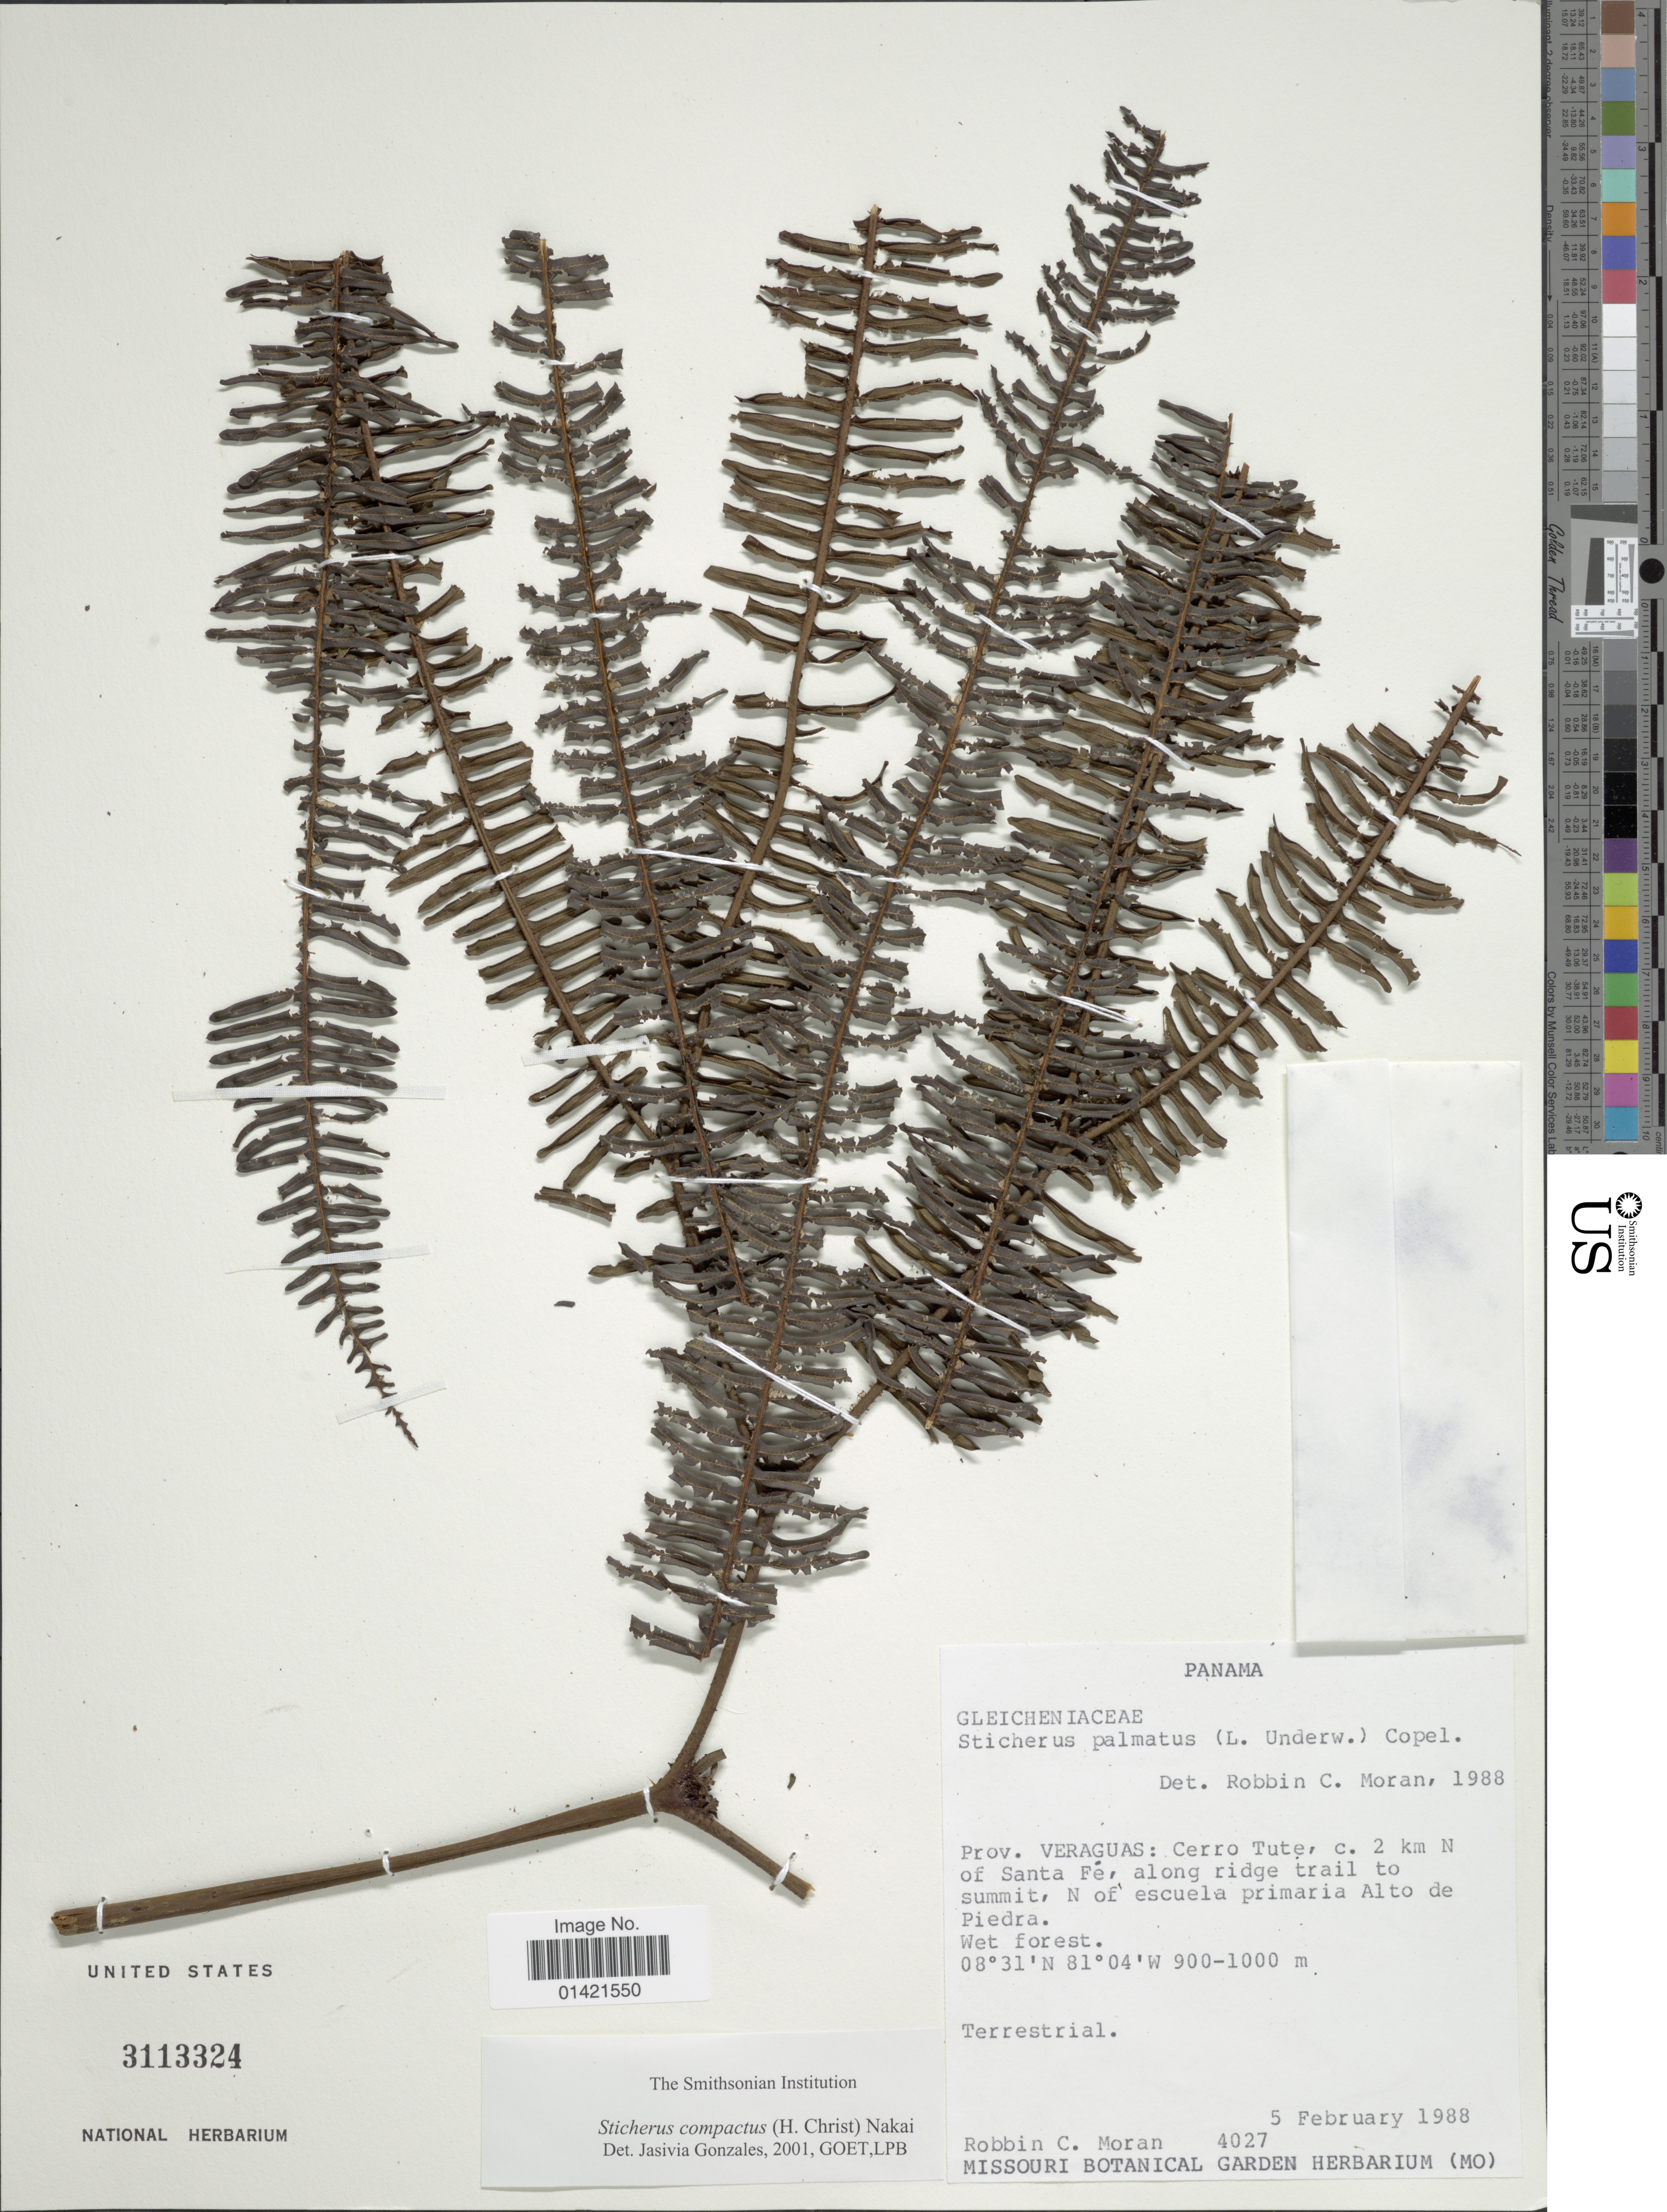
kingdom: Plantae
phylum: Tracheophyta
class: Polypodiopsida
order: Gleicheniales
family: Gleicheniaceae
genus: Sticherus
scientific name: Sticherus compactus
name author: (Christ) Nakai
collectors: R. C. Moran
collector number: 4027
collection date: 1988-02-05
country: Panama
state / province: Veraguas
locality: Cerro Tute, c. 2 km N of Santa Fe, along ridge trail to summit, N of escuela primaria Alto de Piedra.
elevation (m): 900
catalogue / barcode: US 3113324